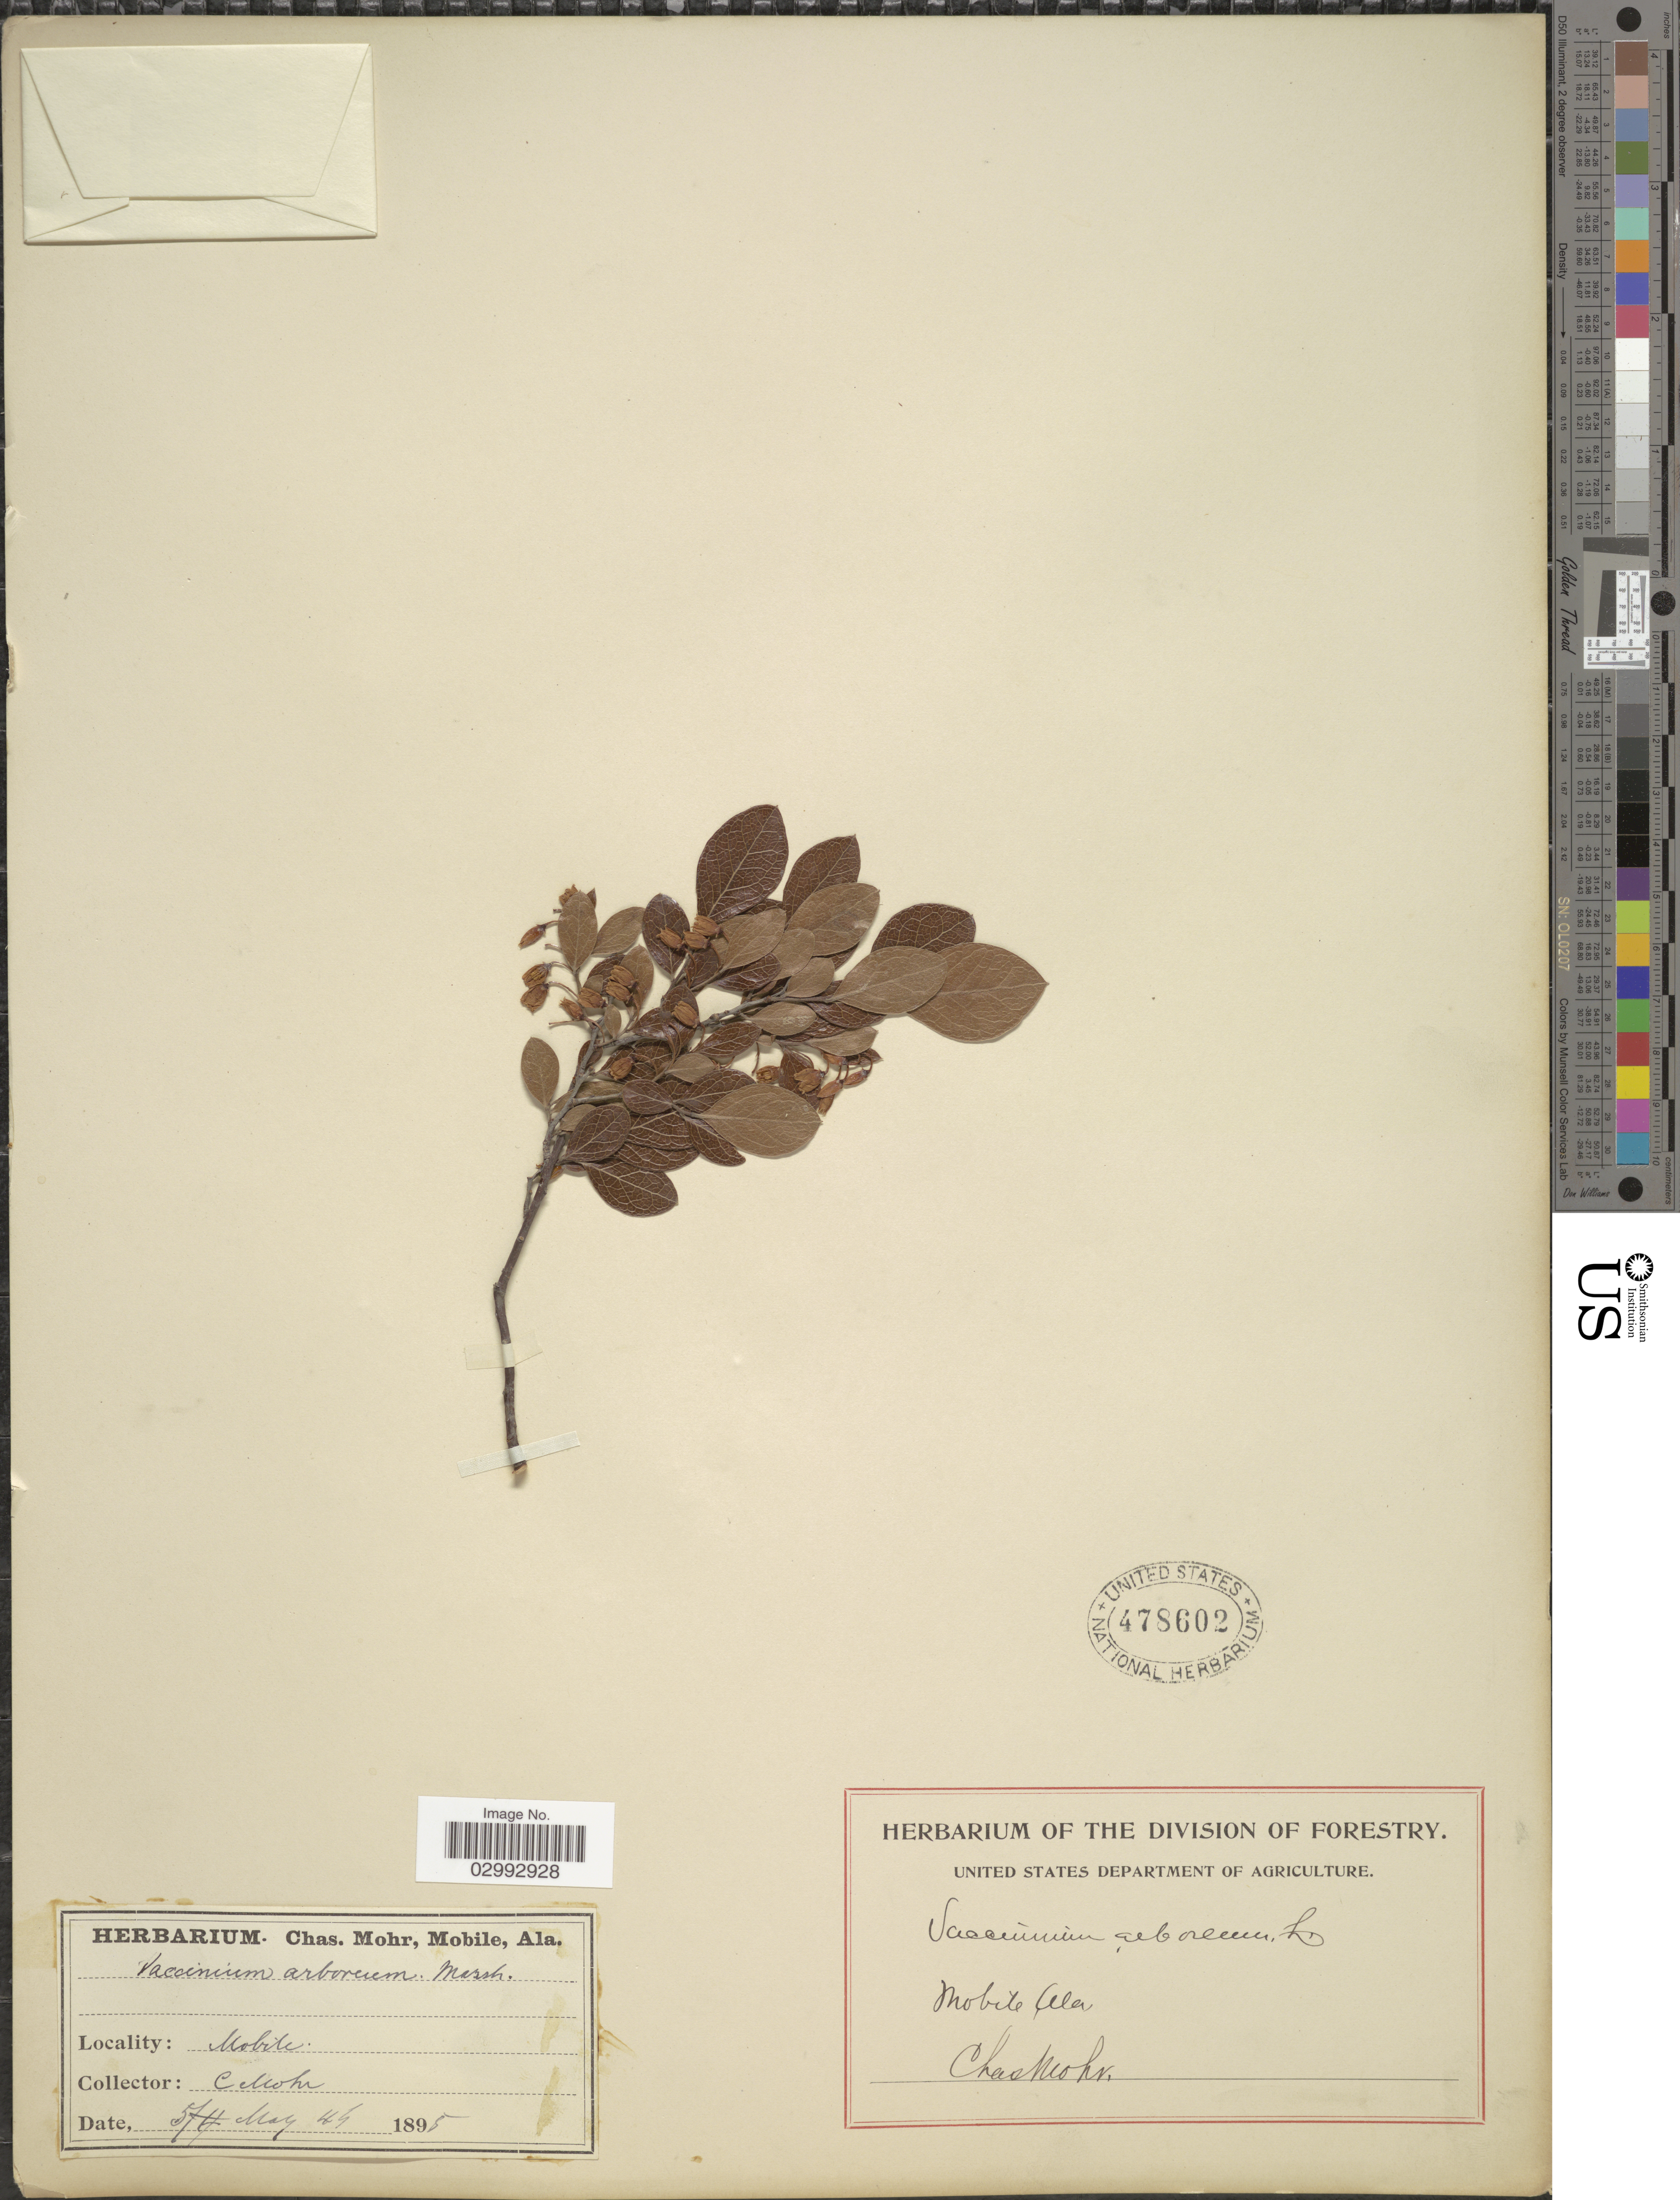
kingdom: Plantae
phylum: Tracheophyta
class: Magnoliopsida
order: Ericales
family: Ericaceae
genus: Batodendron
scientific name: Batodendron arboreum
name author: Nutt.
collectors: Mohr, C. T. (herbarium)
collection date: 1895-05-04/1895-05-05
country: United States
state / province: Alabama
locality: Mobile.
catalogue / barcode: US 478602